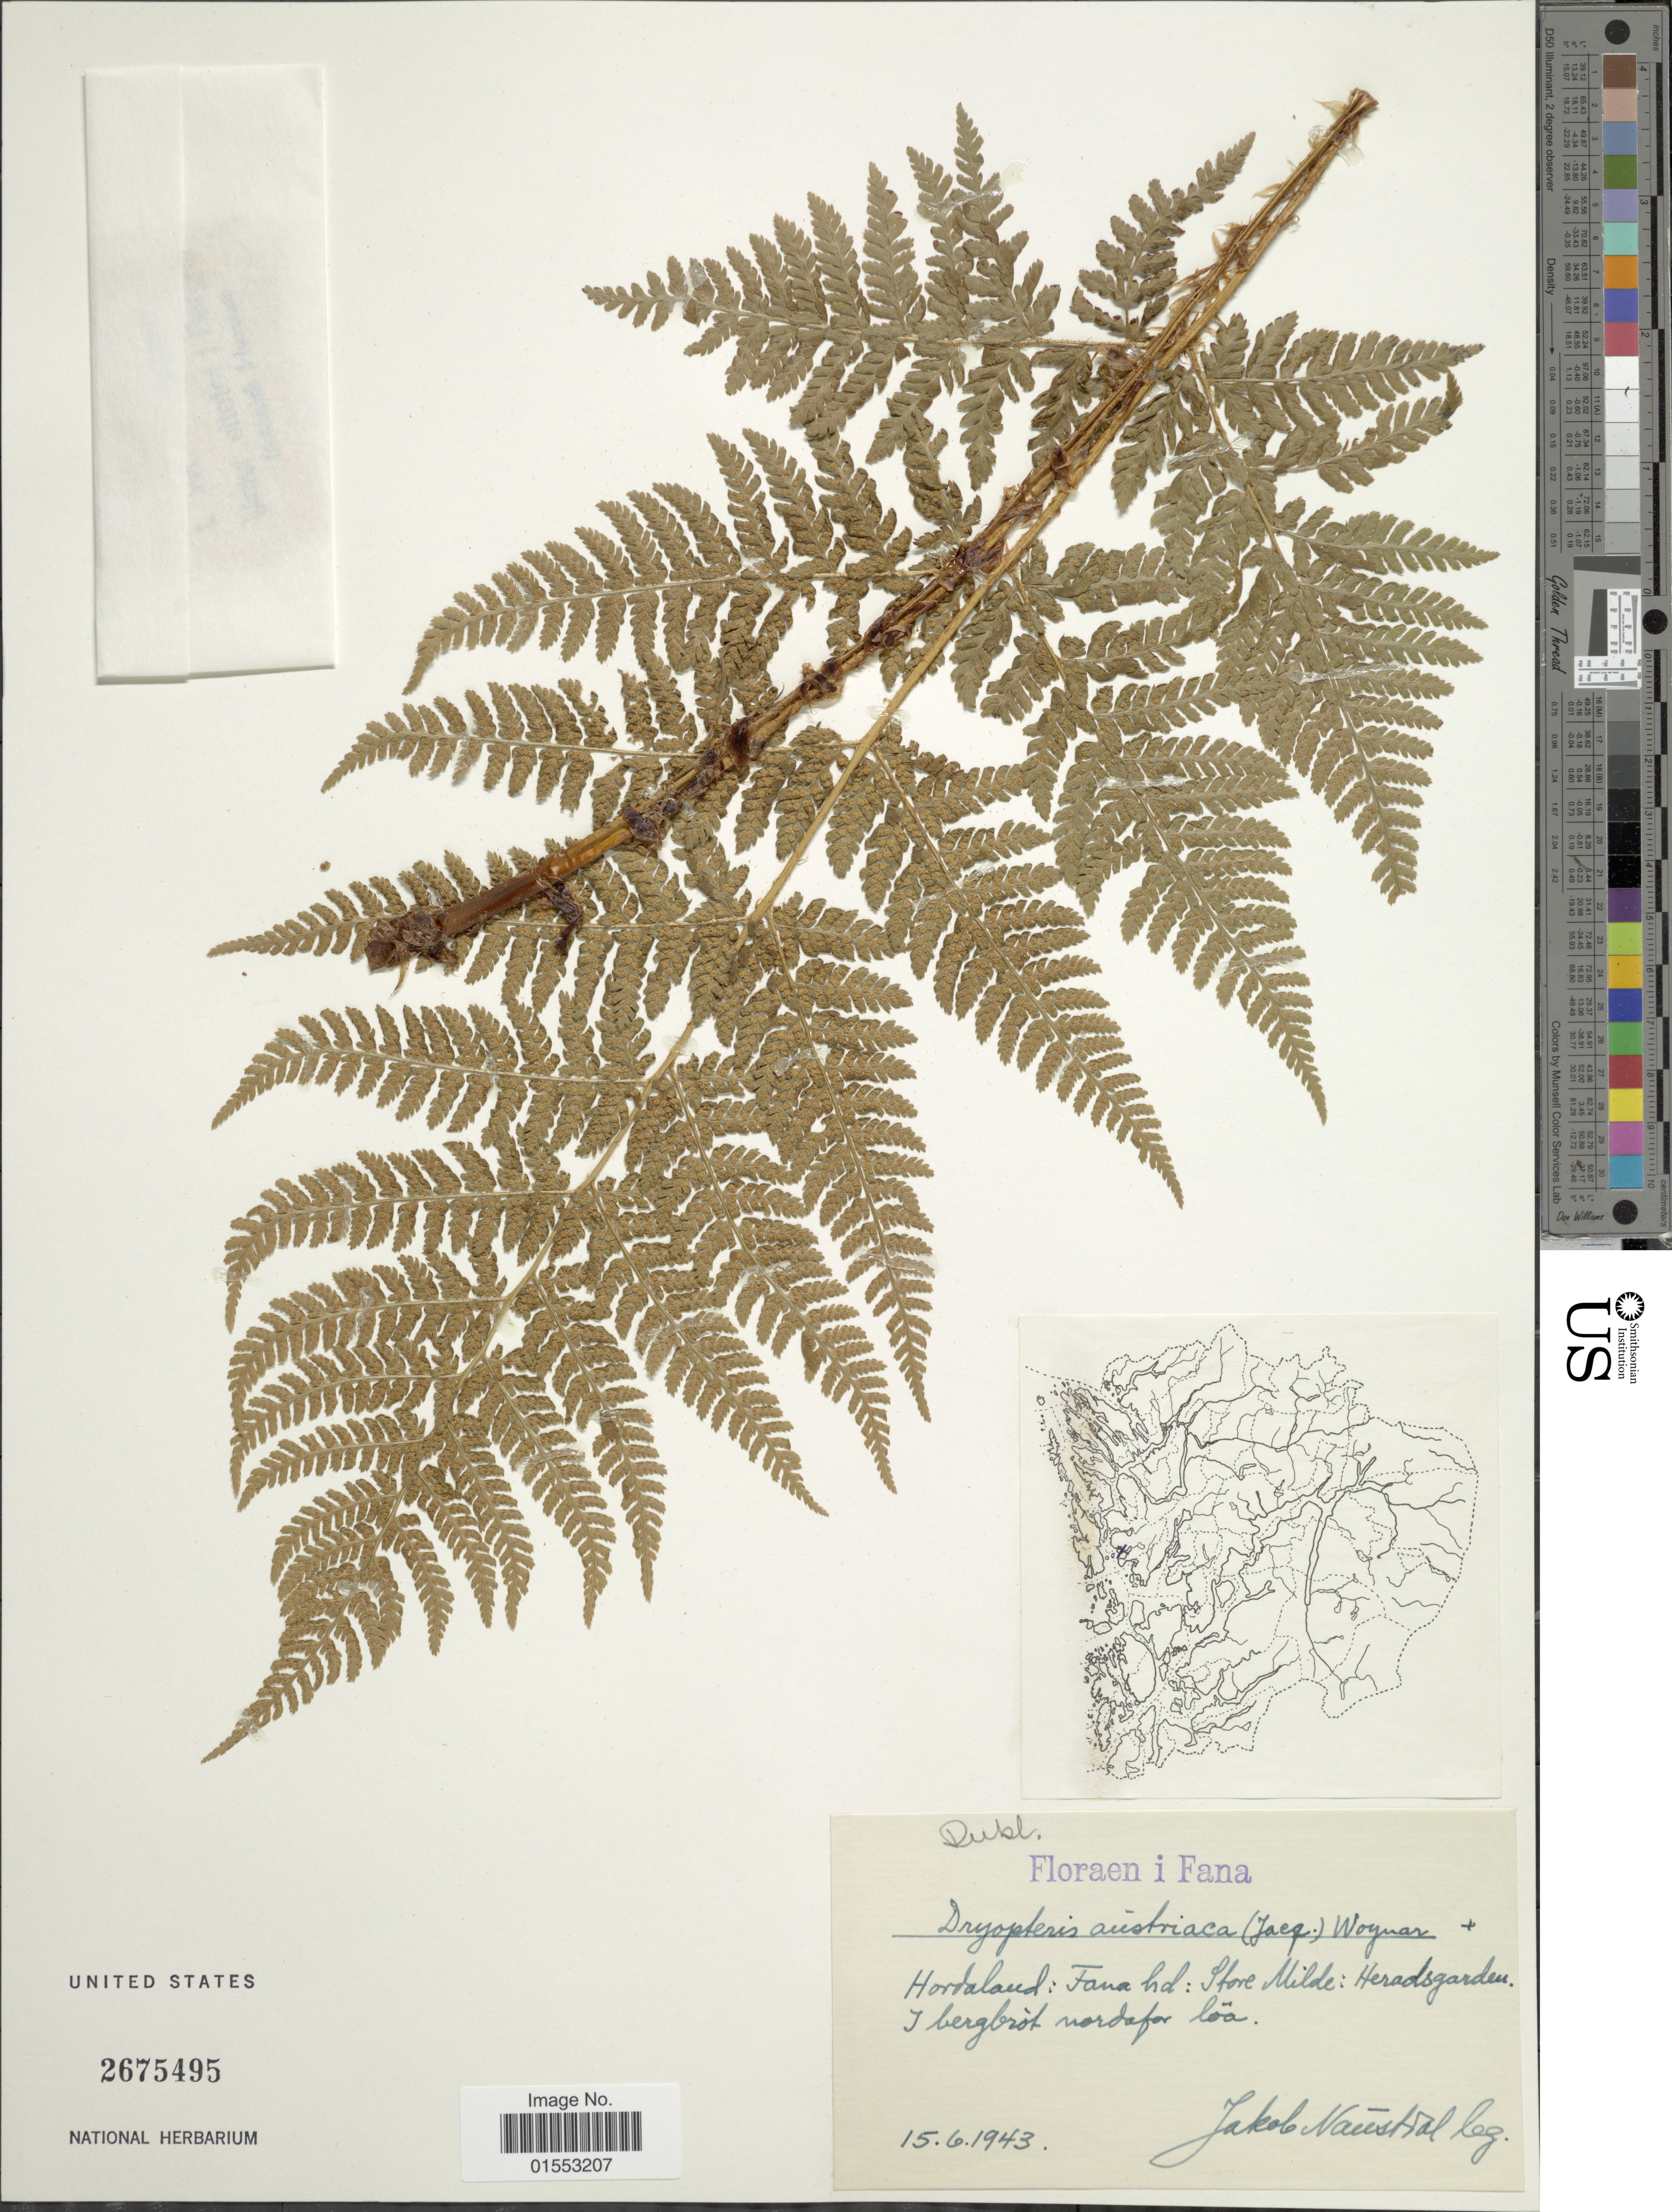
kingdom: Plantae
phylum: Tracheophyta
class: Polypodiopsida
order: Polypodiales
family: Dryopteridaceae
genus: Dryopteris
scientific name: Dryopteris dilatata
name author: (Hoffm.) A. Gray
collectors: J. Naustdal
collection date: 1943-06-15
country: Norway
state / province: Hordaland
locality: Fana hd: Store Milde: Heradsgarden. I bergbrot nordafor loa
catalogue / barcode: US 2675495